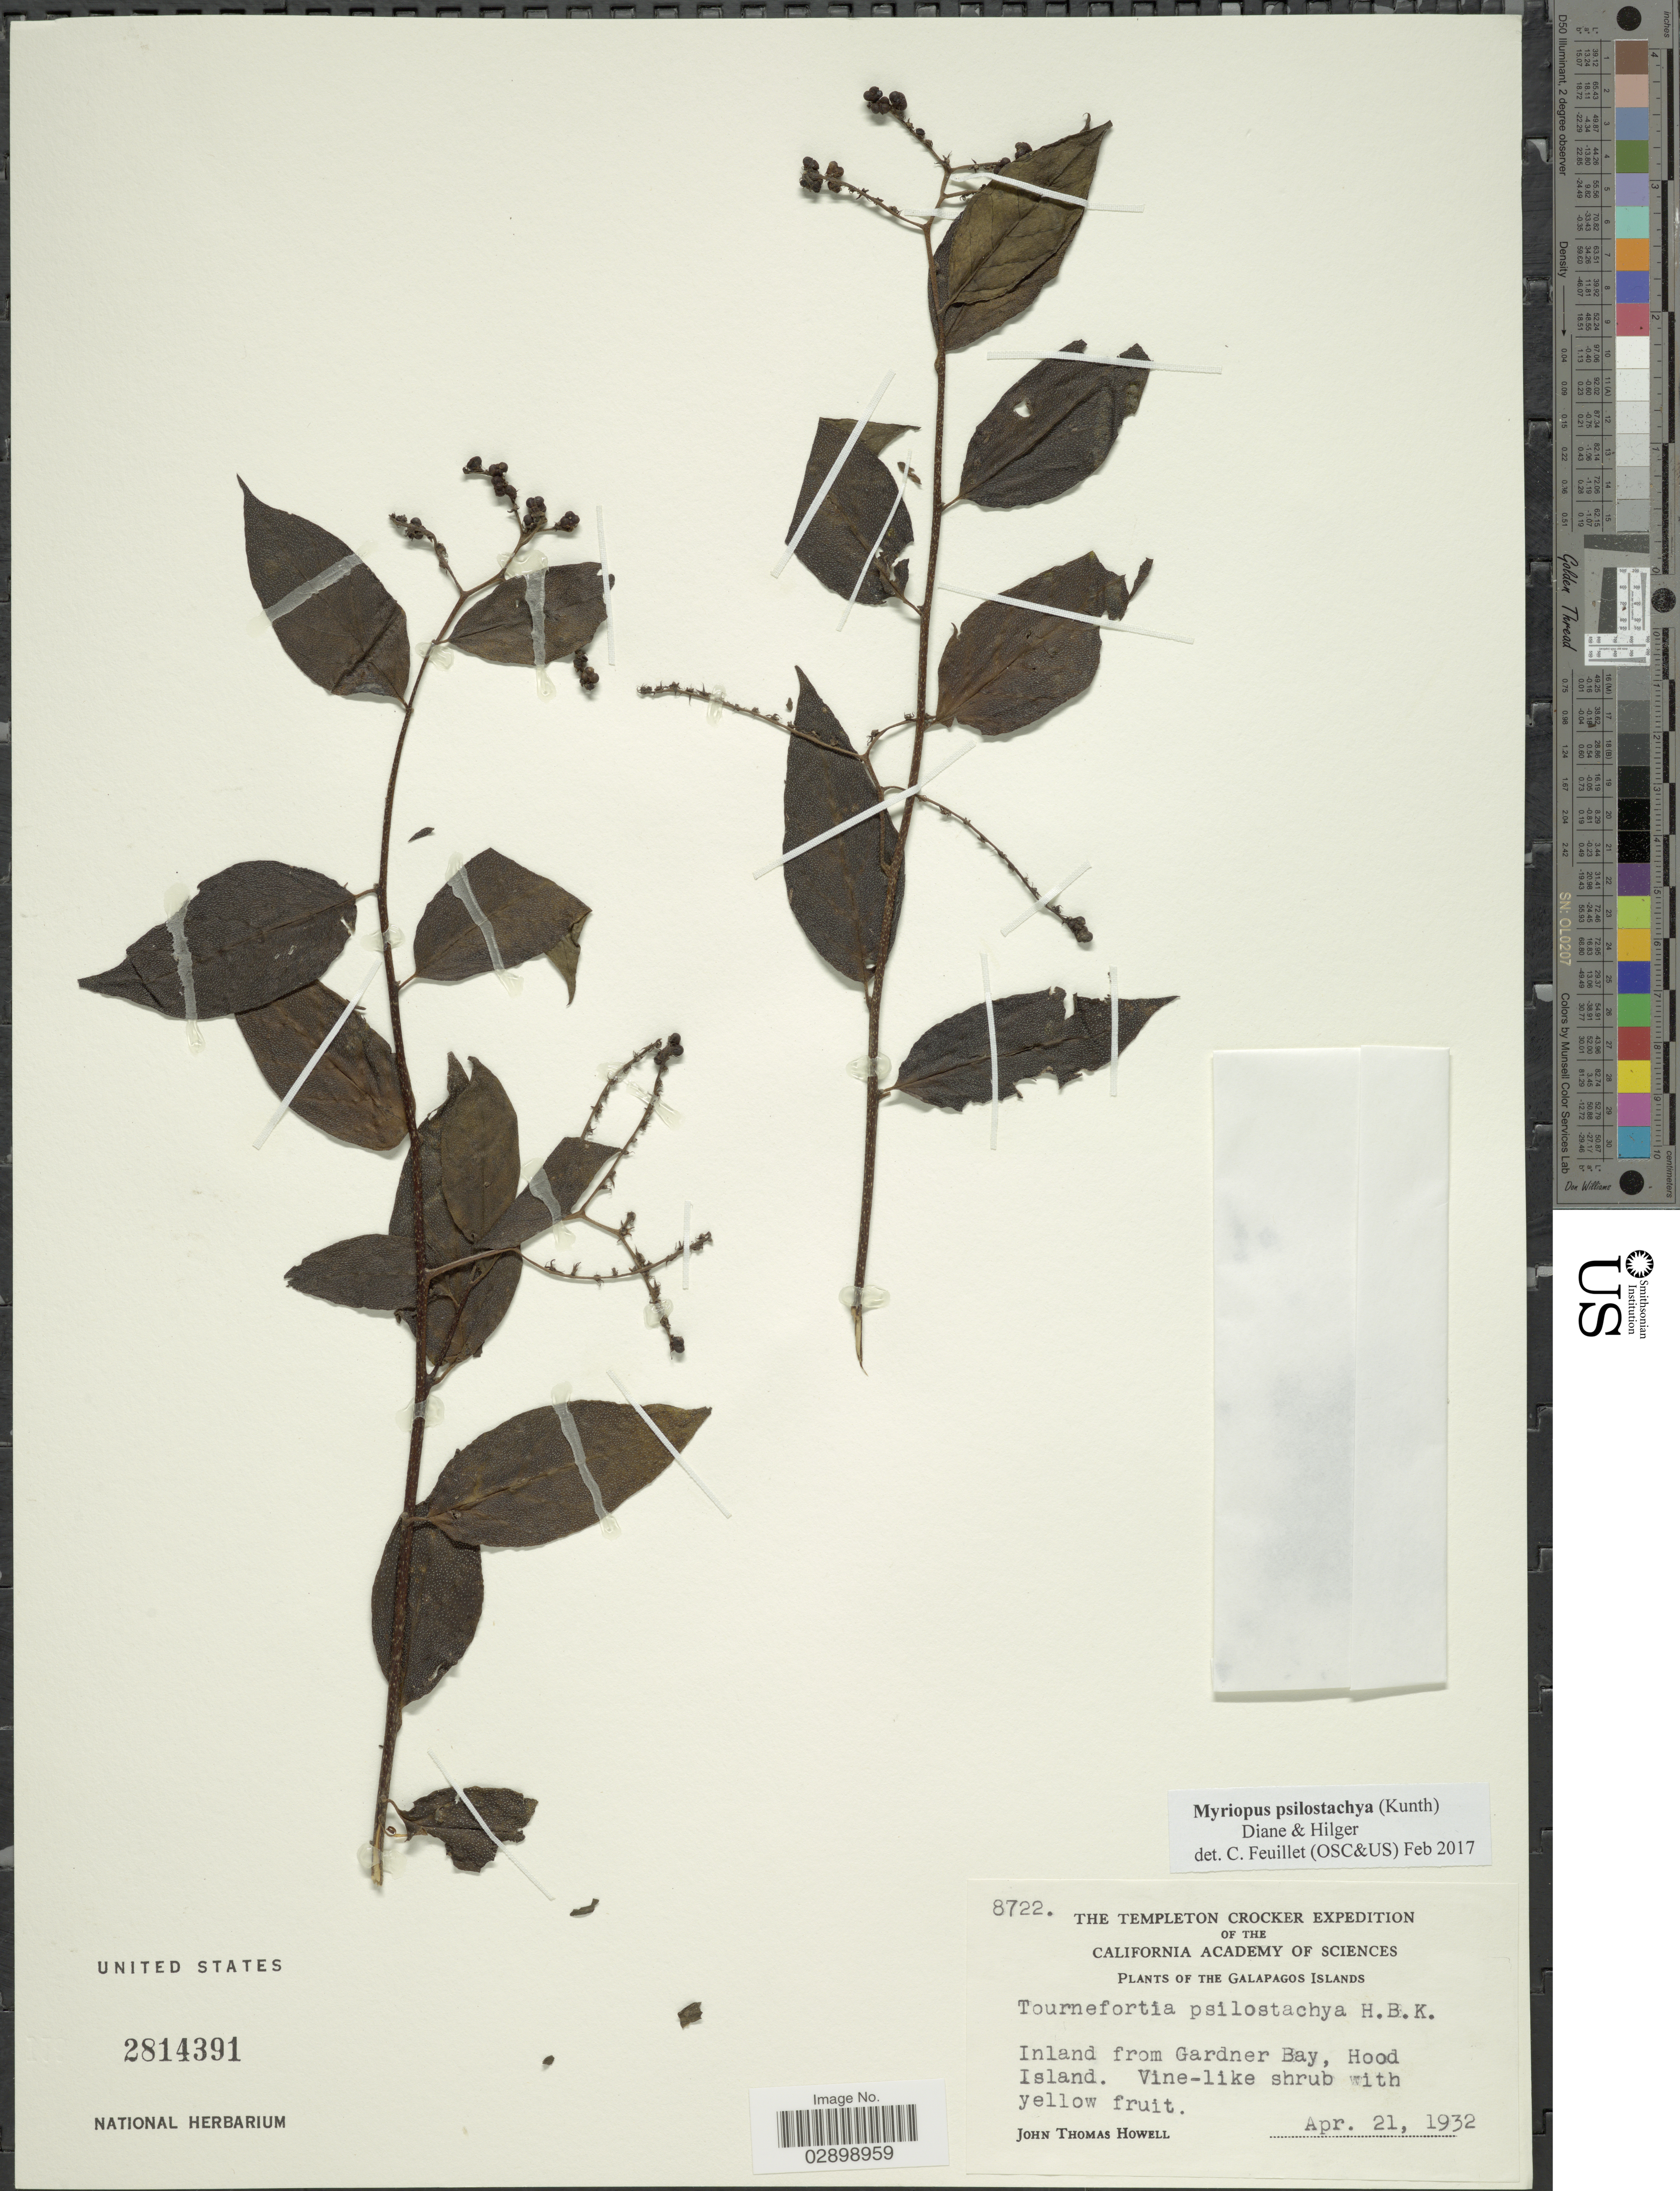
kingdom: Plantae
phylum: Tracheophyta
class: Magnoliopsida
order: Boraginales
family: Heliotropiaceae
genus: Myriopus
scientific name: Myriopus psilostachya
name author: (Kunth) Diane & Hilger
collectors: J. T. Howell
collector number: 8722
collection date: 1932-04-21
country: Ecuador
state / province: Colón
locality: Galapagos Islands. Inland from Gardner Bay, Hood Island.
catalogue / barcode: US 2814391